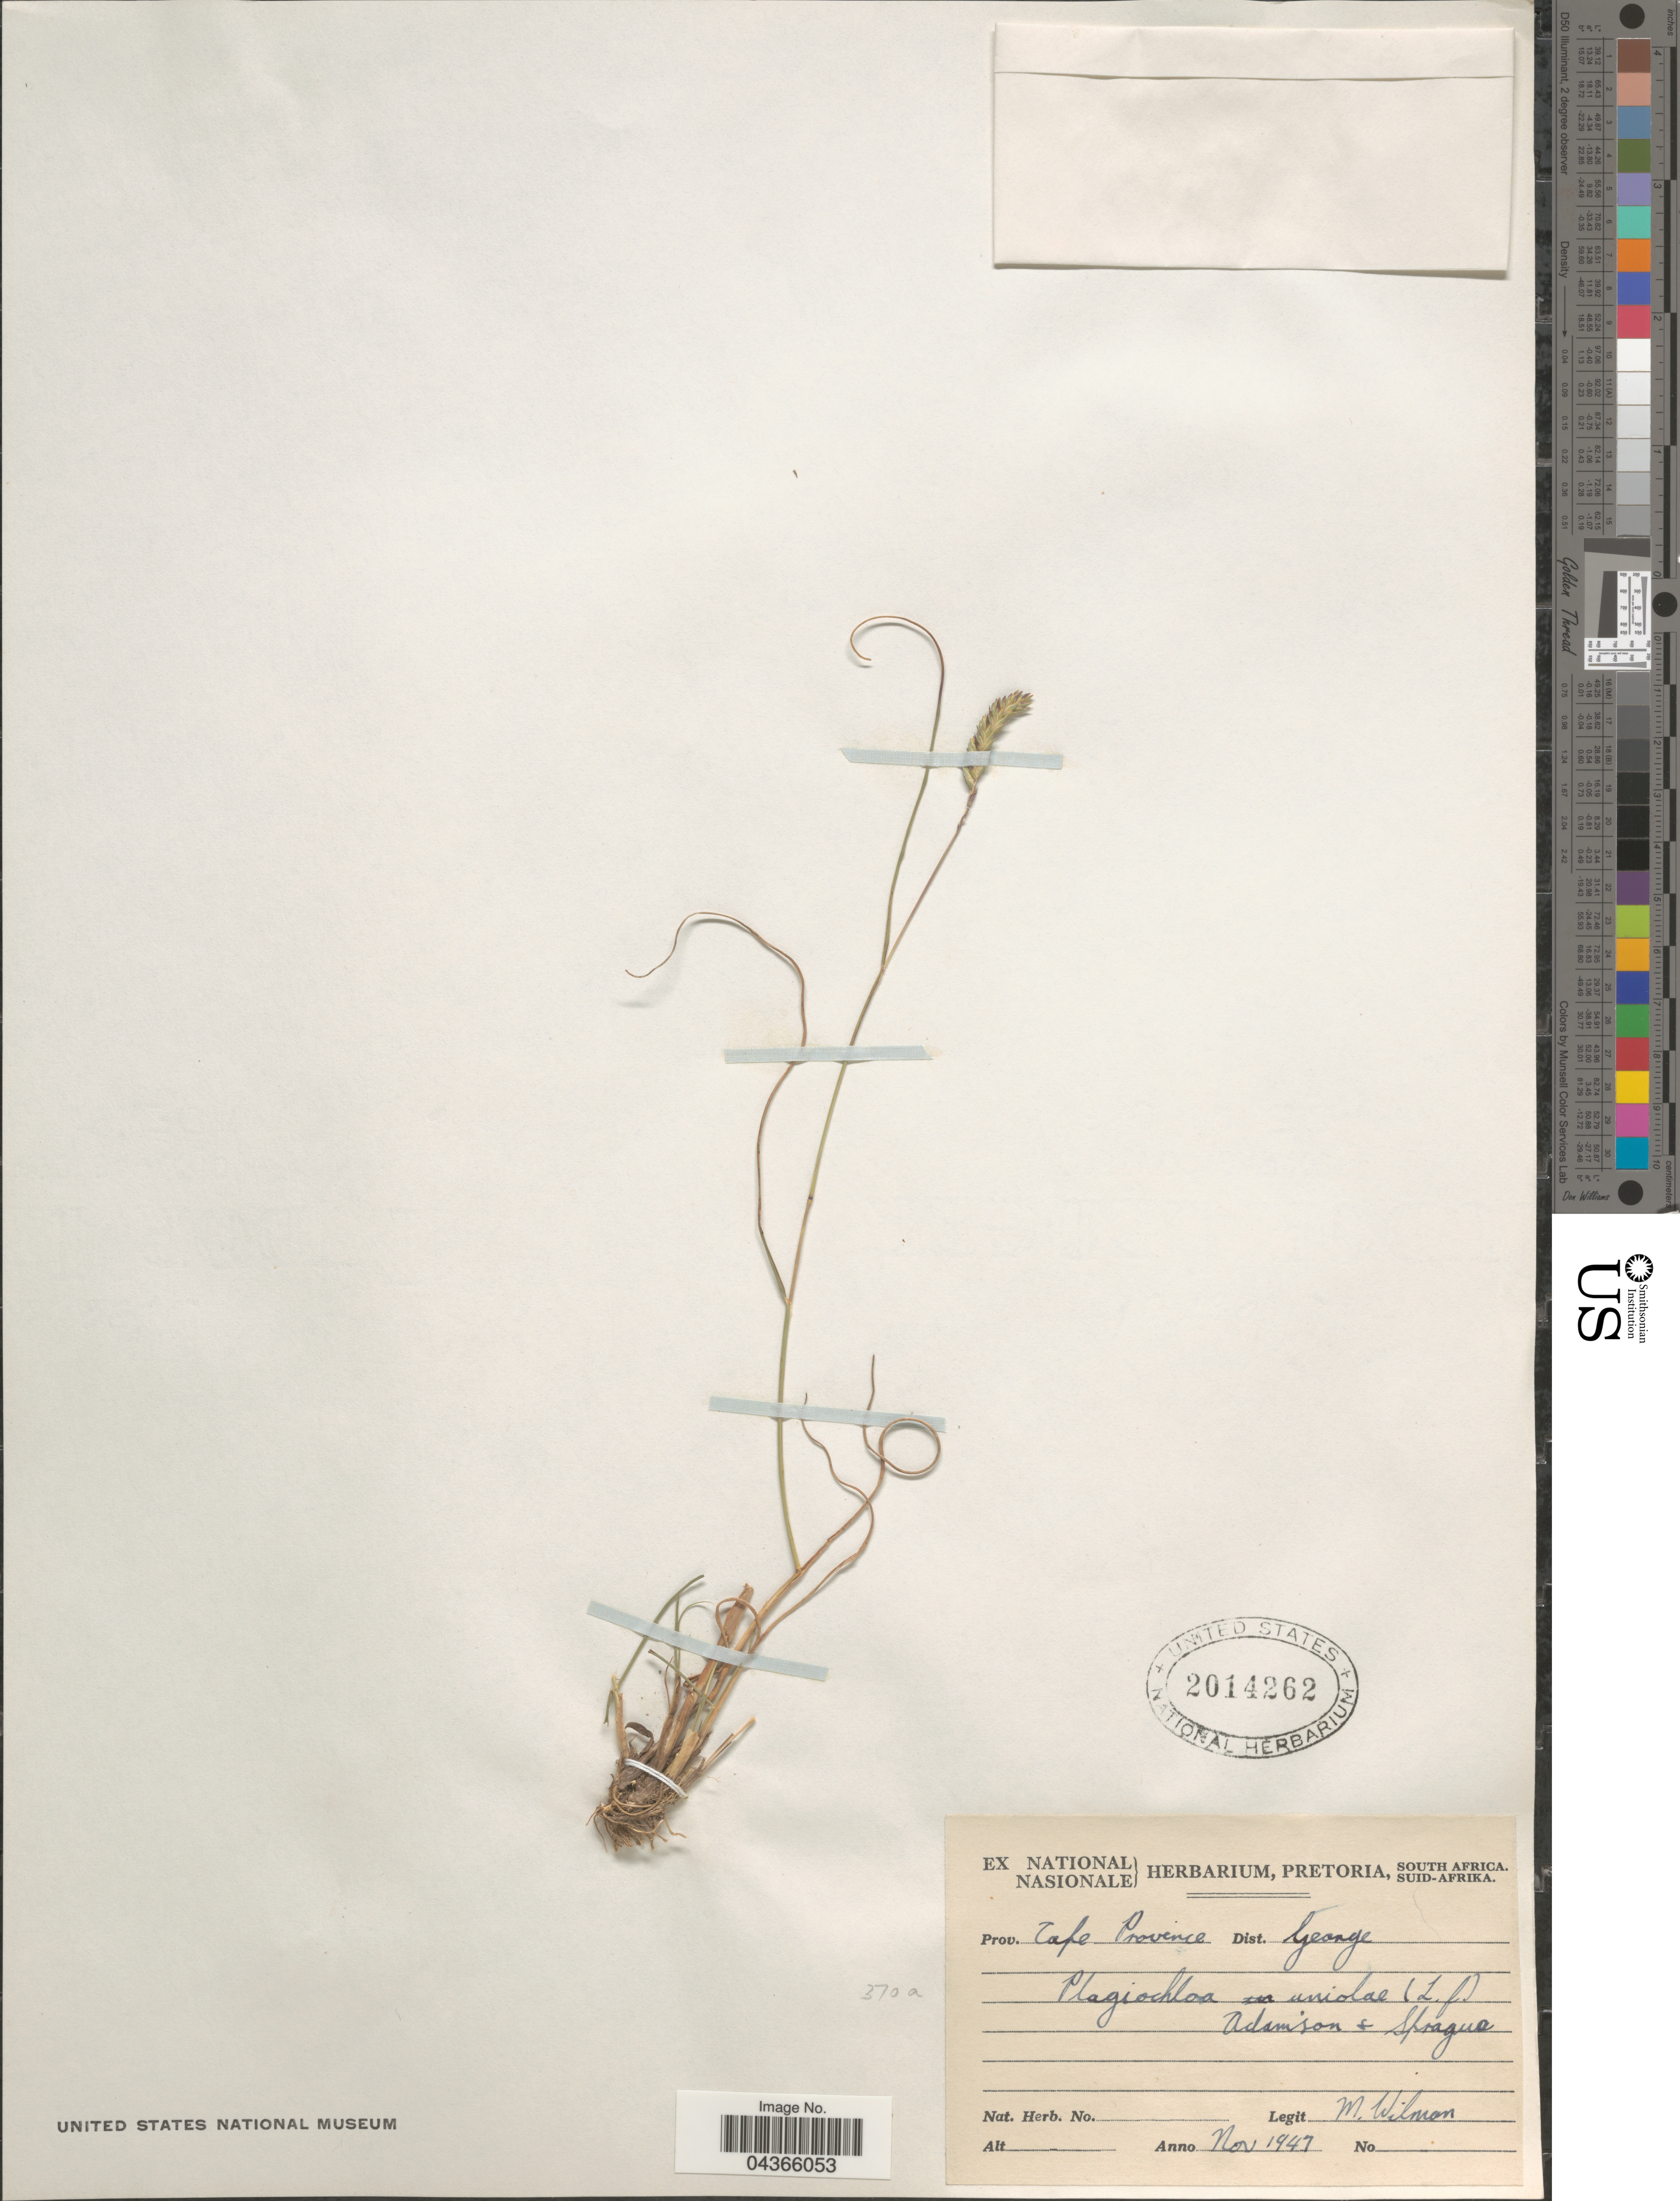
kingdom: Plantae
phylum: Tracheophyta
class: Liliopsida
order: Poales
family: Poaceae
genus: Tribolium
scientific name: Tribolium uniolae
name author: (L. f.) Renvoize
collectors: M. Wilman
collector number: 370a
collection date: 1947-11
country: South Africa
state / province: Western Cape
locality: Dist. George.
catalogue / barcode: US 2014262